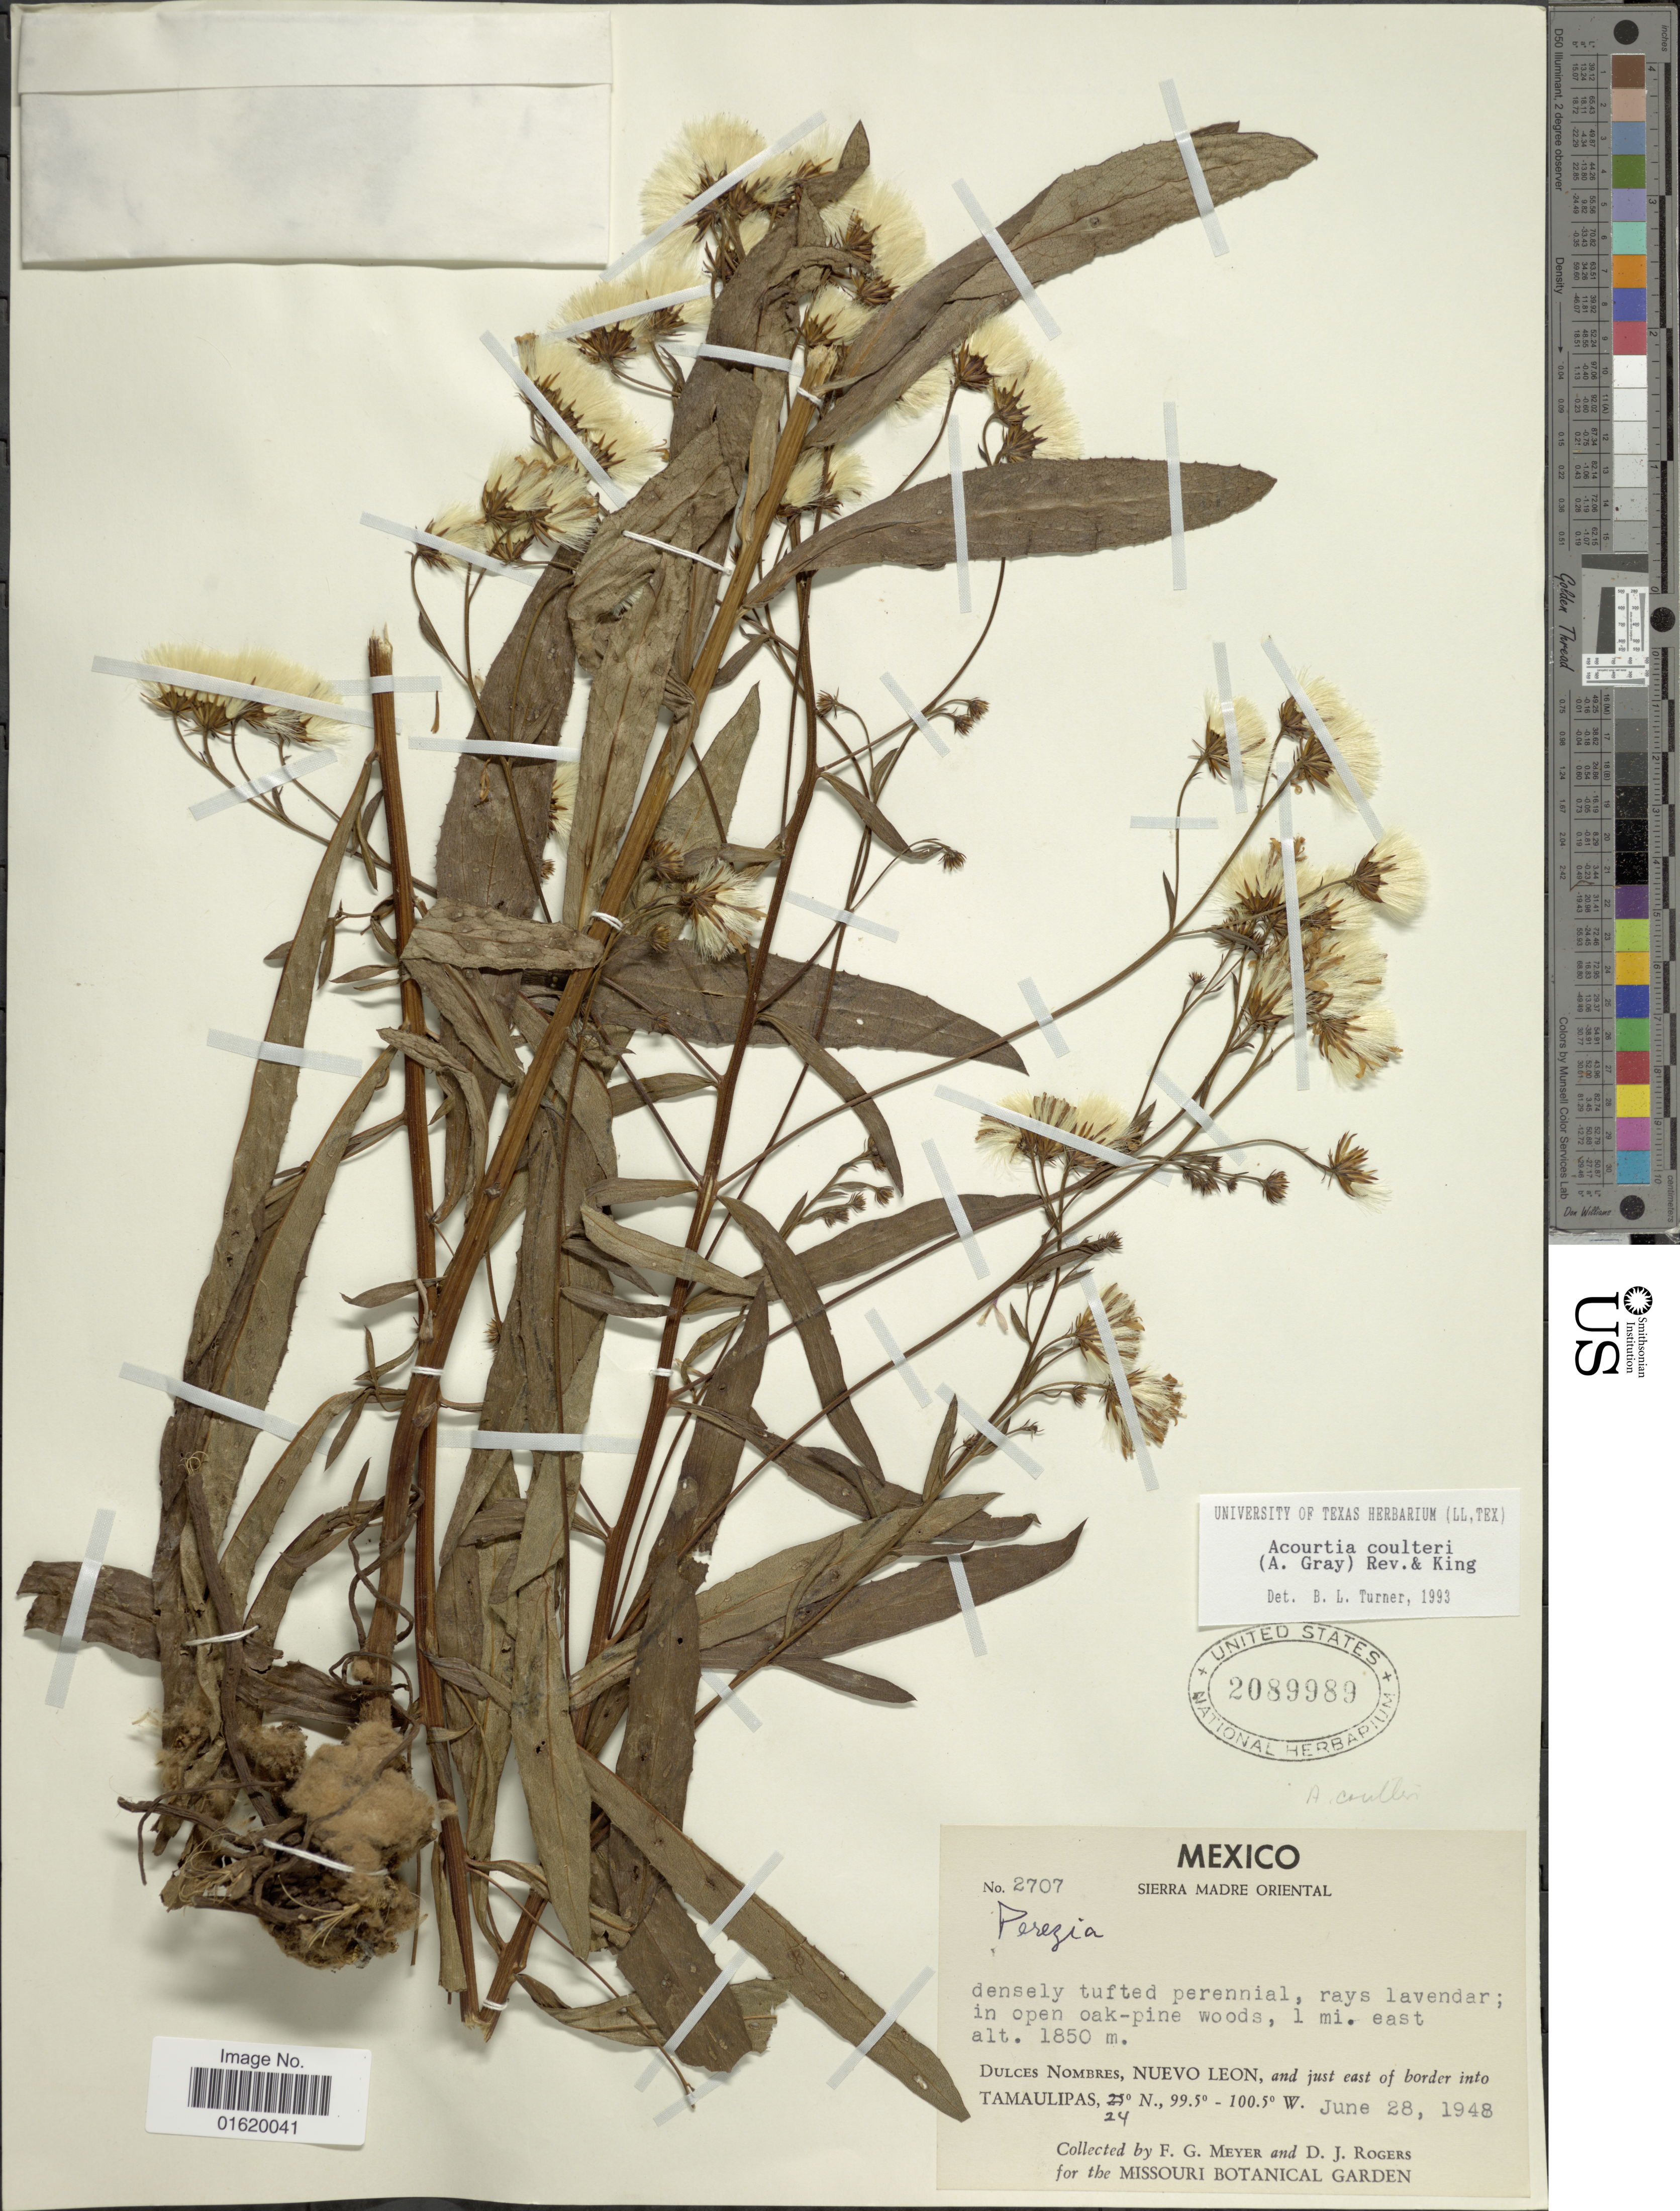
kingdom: Plantae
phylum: Tracheophyta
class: Magnoliopsida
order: Asterales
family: Asteraceae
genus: Acourtia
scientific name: Acourtia coulteri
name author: (A. Gray) Reveal & R.M. King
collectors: F. G. Meyer & D. J. Rogers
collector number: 2707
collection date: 1948-06-28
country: Mexico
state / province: Nuevo León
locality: Sierra Madre Oriental, 1 mi. east, Dulces Nombres, and just east of border into Tamaulipas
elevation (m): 1850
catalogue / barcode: US 2089989